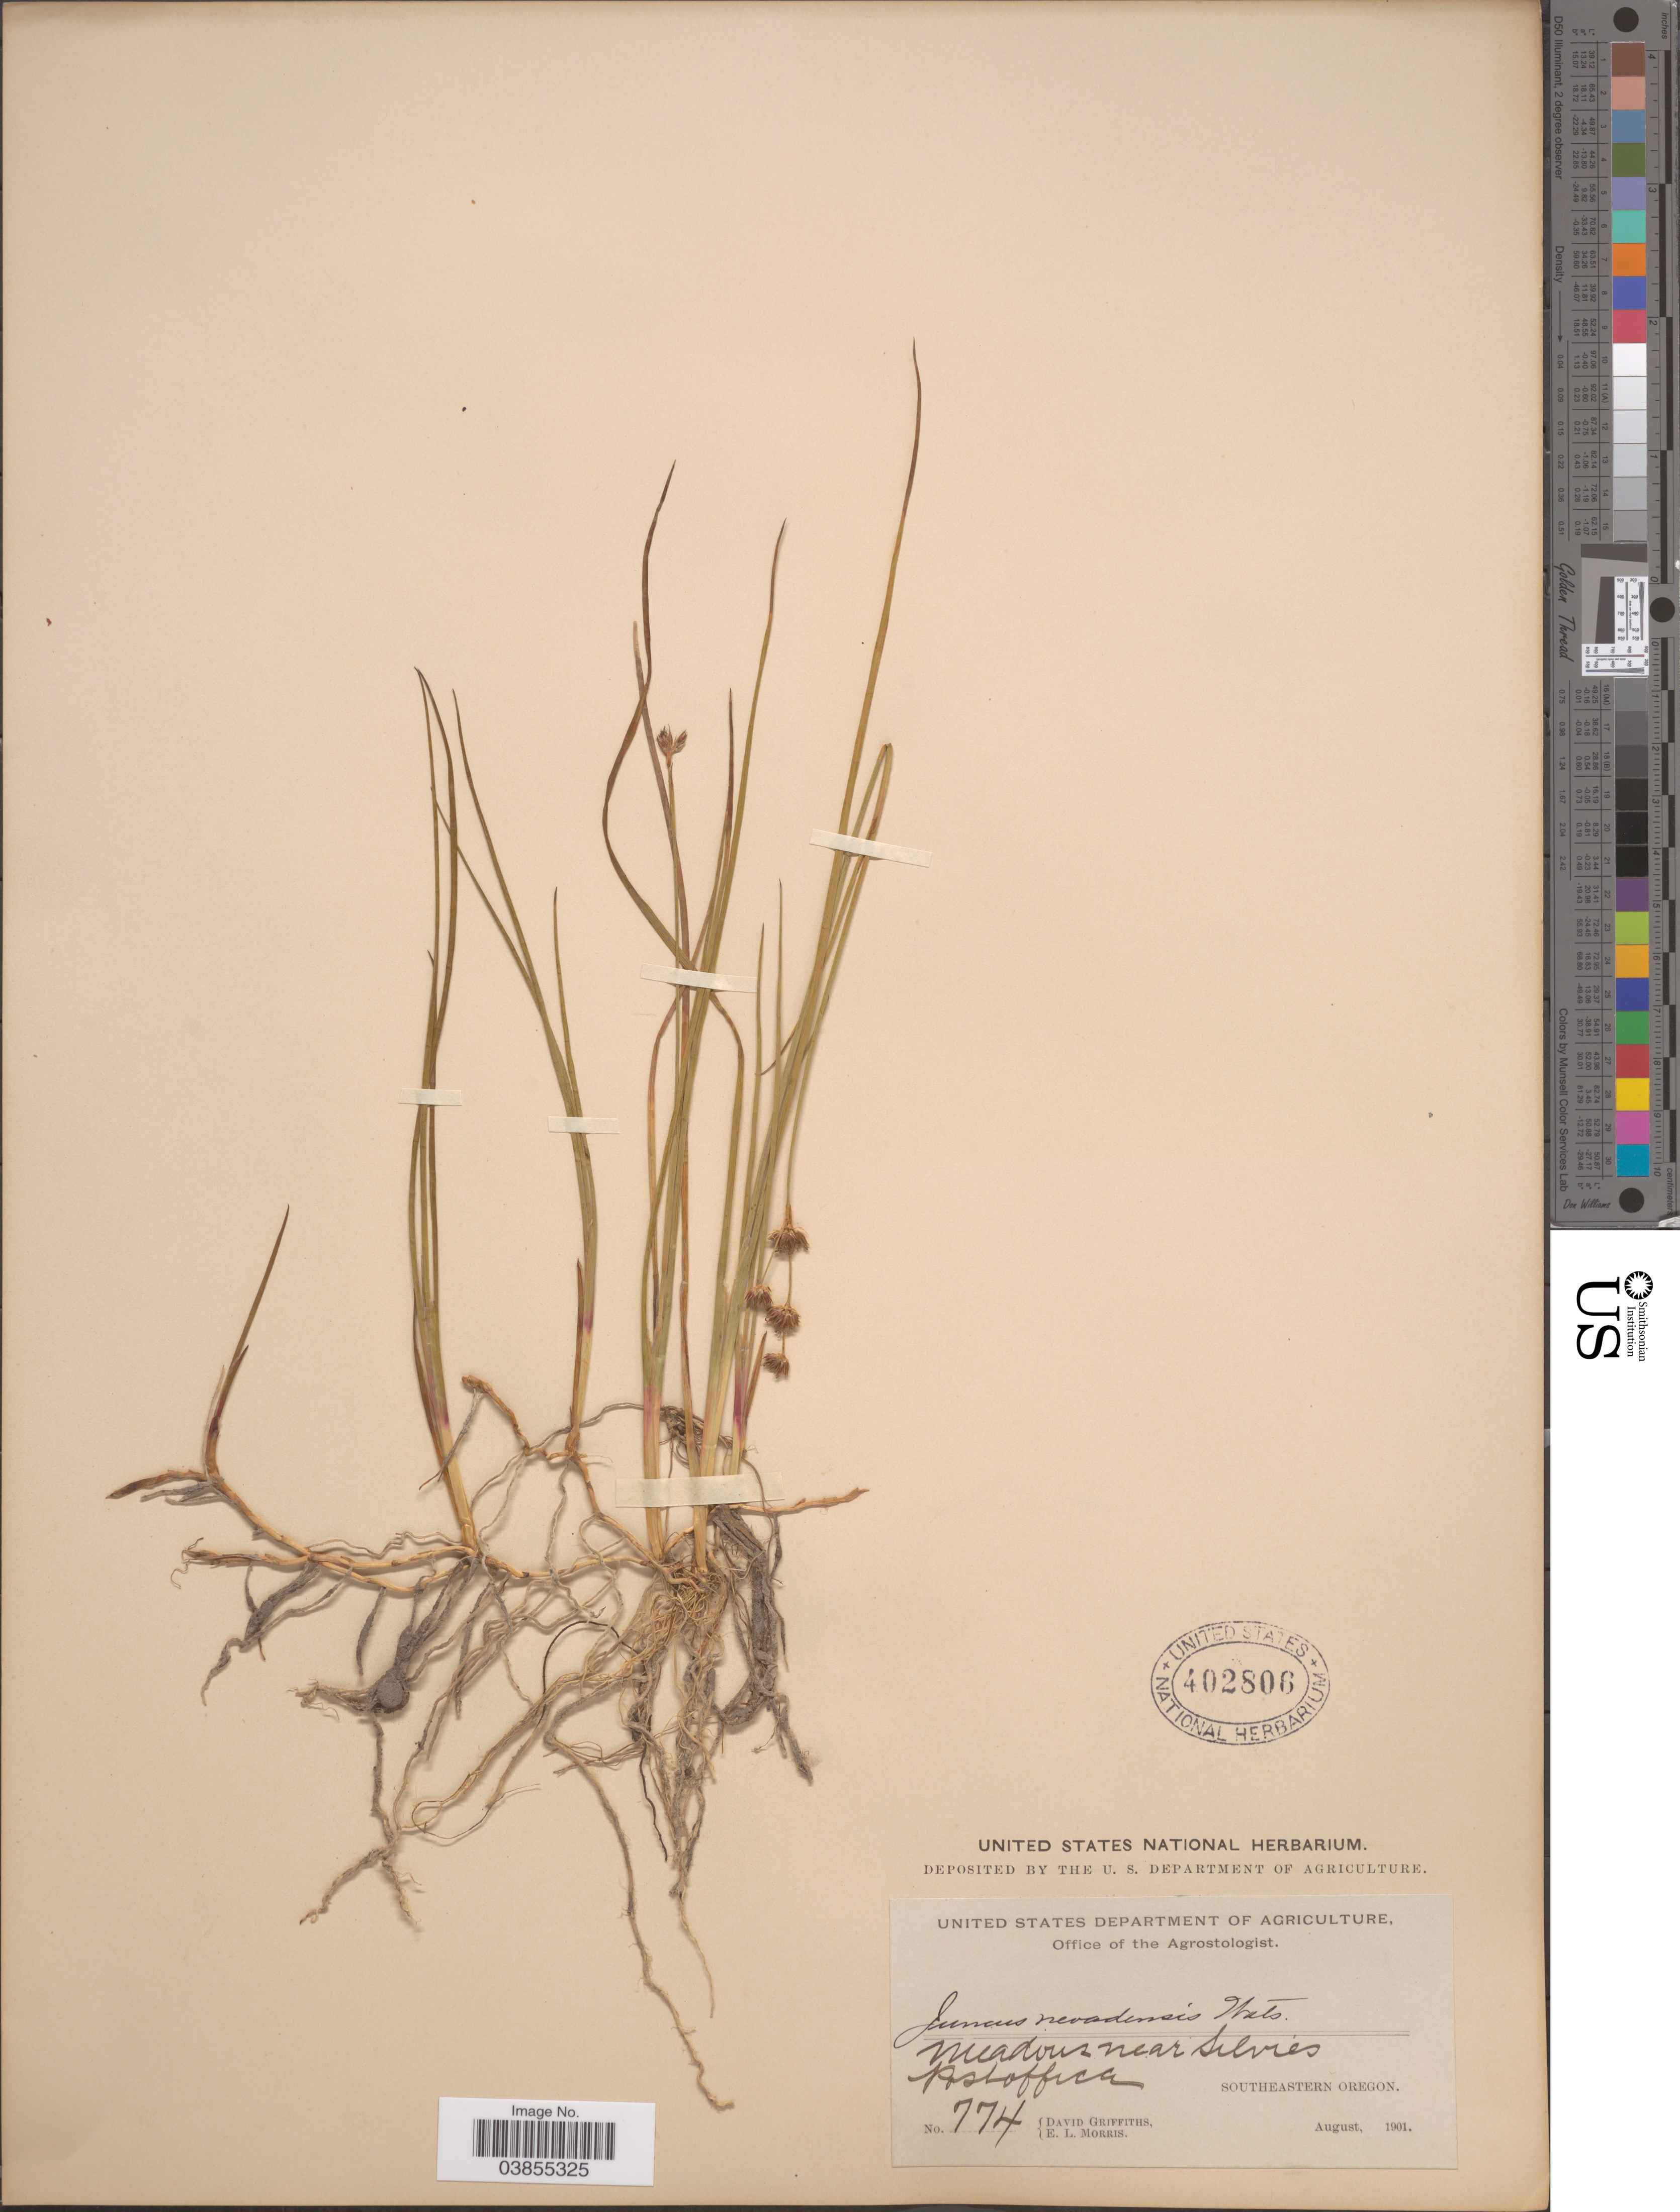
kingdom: Plantae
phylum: Tracheophyta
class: Liliopsida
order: Poales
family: Juncaceae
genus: Juncus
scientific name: Juncus nevadensis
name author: S. Watson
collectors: D. Griffiths & E. Morris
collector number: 774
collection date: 1901-08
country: United States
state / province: Oregon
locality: Near Silvies Postoffice. Southeastern Oregon.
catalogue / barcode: US 402806